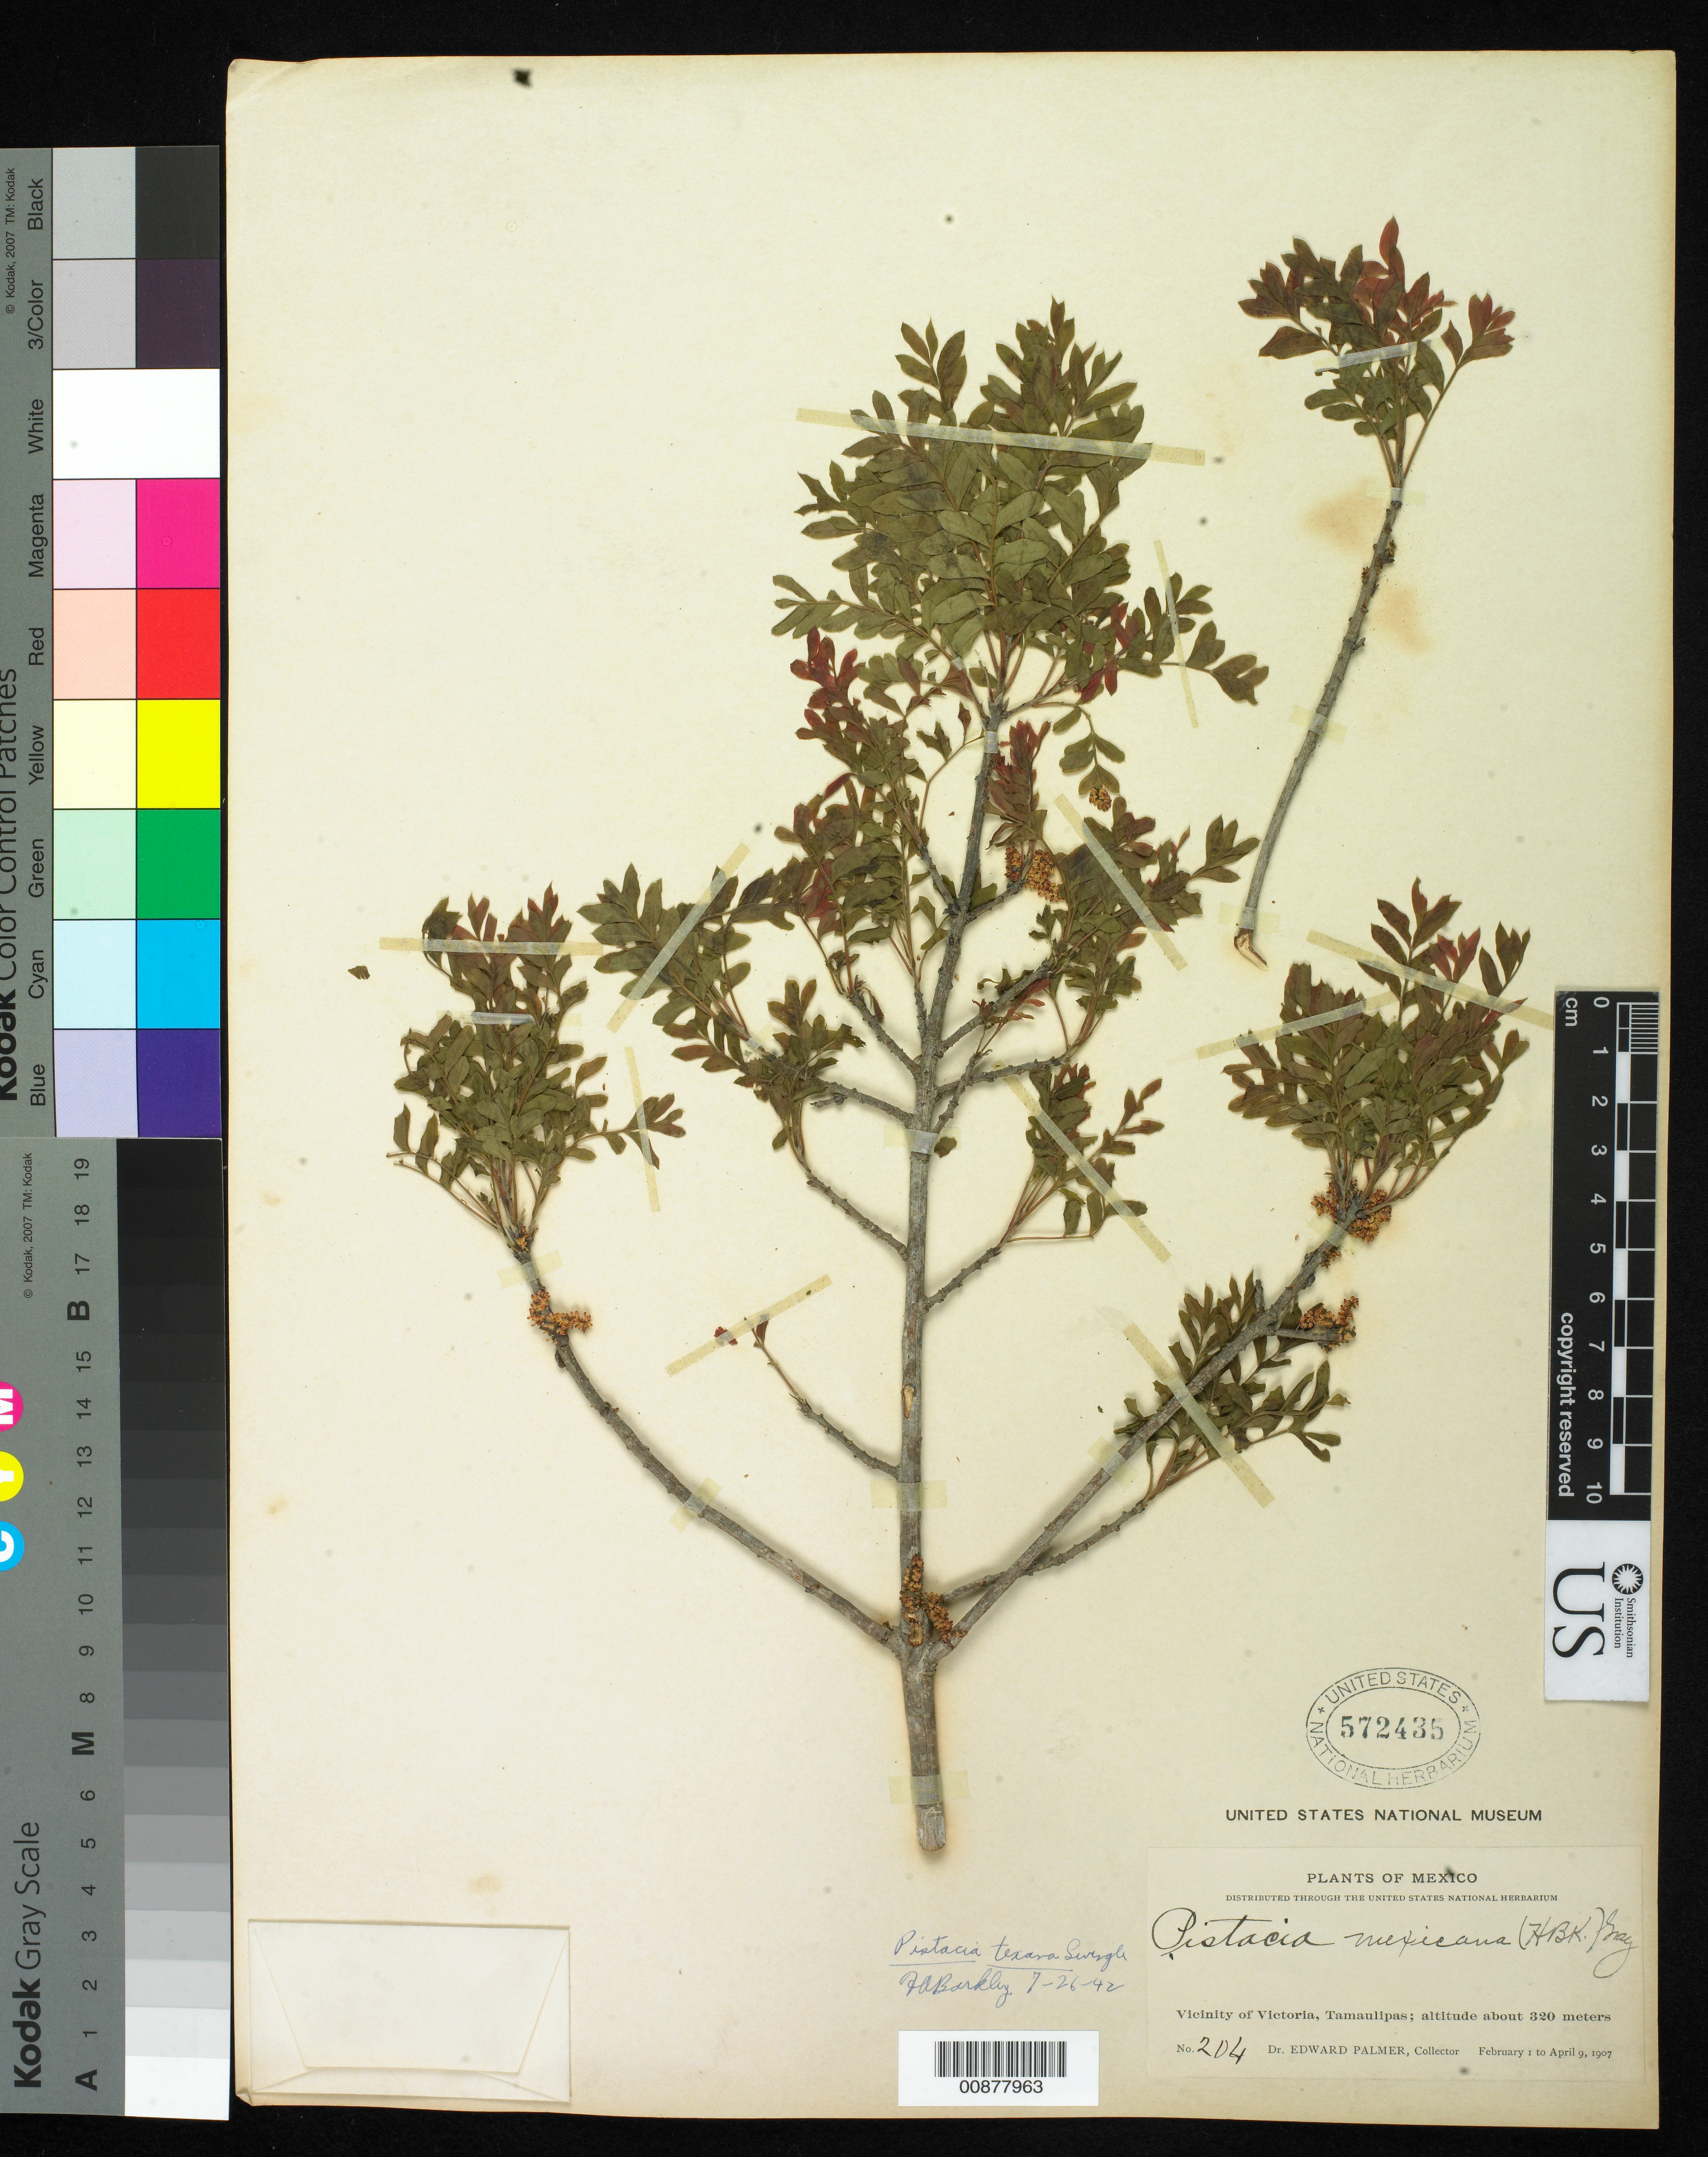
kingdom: Plantae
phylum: Tracheophyta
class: Magnoliopsida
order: Sapindales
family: Anacardiaceae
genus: Pistacia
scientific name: Pistacia mexicana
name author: Kunth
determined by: Mitchell, John D.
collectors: E. Palmer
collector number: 204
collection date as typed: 01 Feb 1907 to 09 Apr 1907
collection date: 1907-02-01/1907-04-09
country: Mexico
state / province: Tamaulipas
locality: Vicinity of Victoria.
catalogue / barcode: US 572435